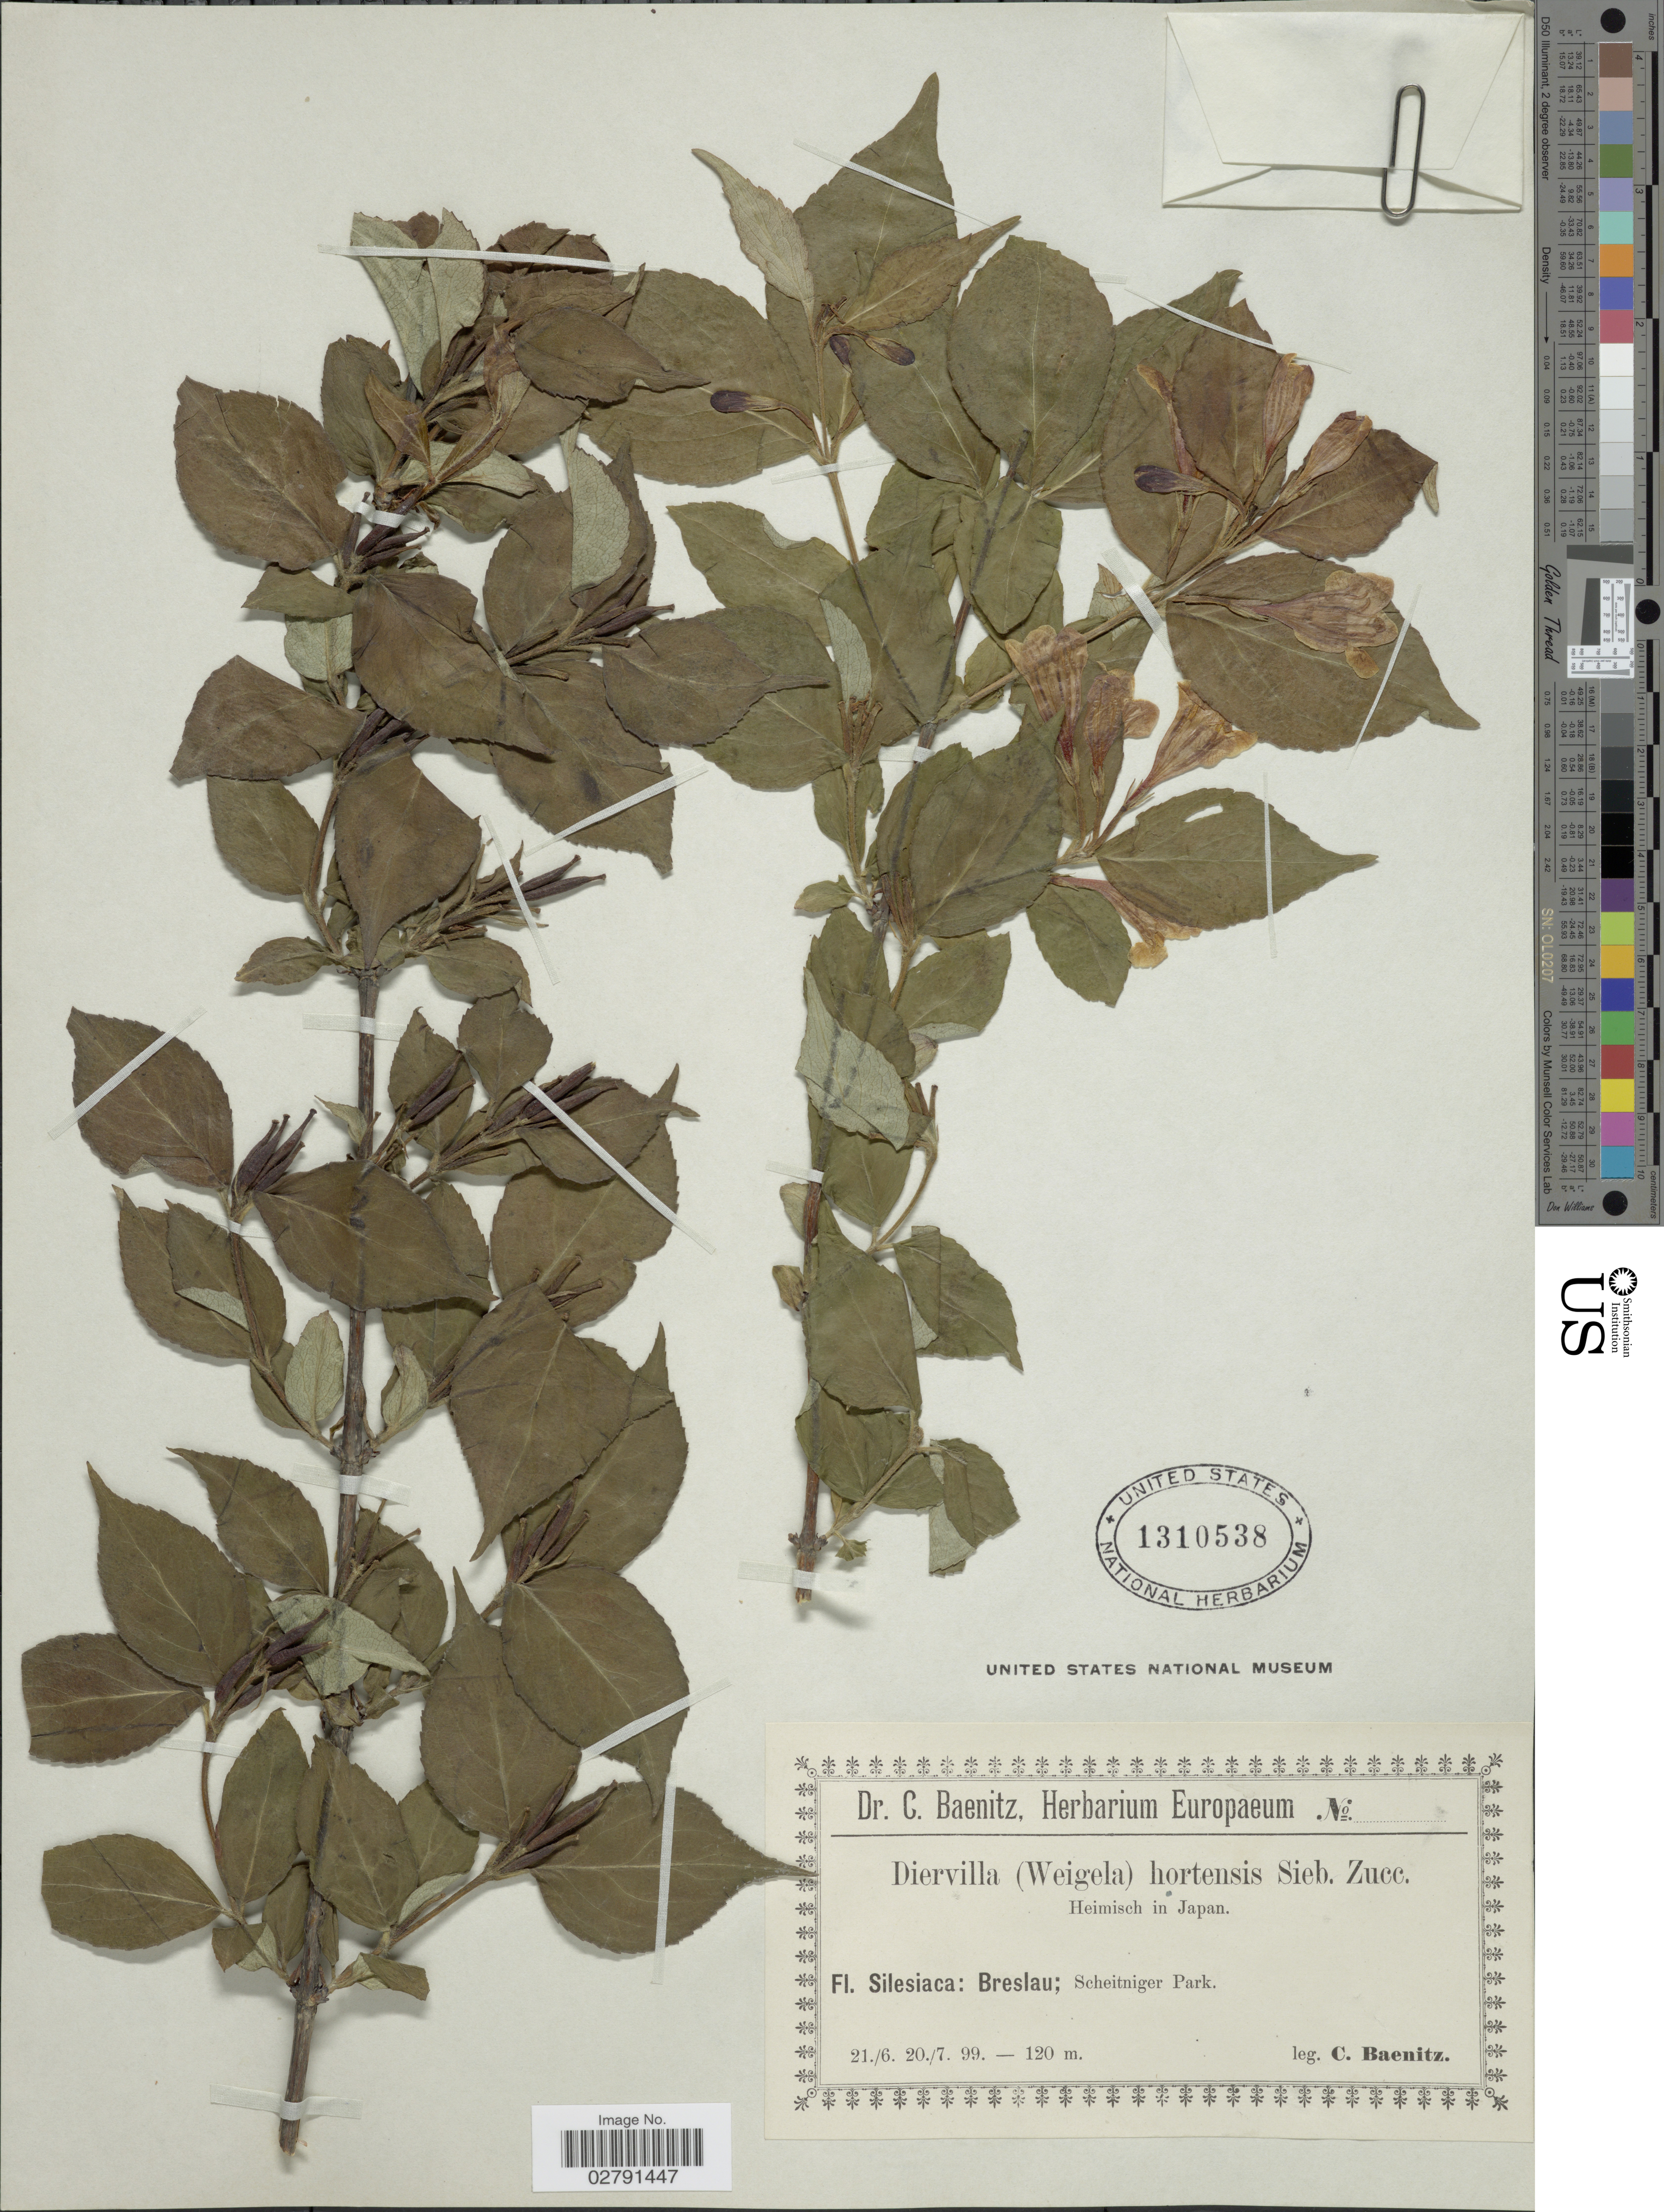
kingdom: Plantae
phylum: Tracheophyta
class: Magnoliopsida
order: Dipsacales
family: Caprifoliaceae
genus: Diervilla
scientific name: Diervilla hortensis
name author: Siebold & Zucc.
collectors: C. G. Baenitz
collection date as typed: Transcribed d/m/y: 21/6/99 to 20/7/99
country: Poland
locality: Silesiaca: Breslau; Scheitniger Park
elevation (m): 120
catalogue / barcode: US 1310538